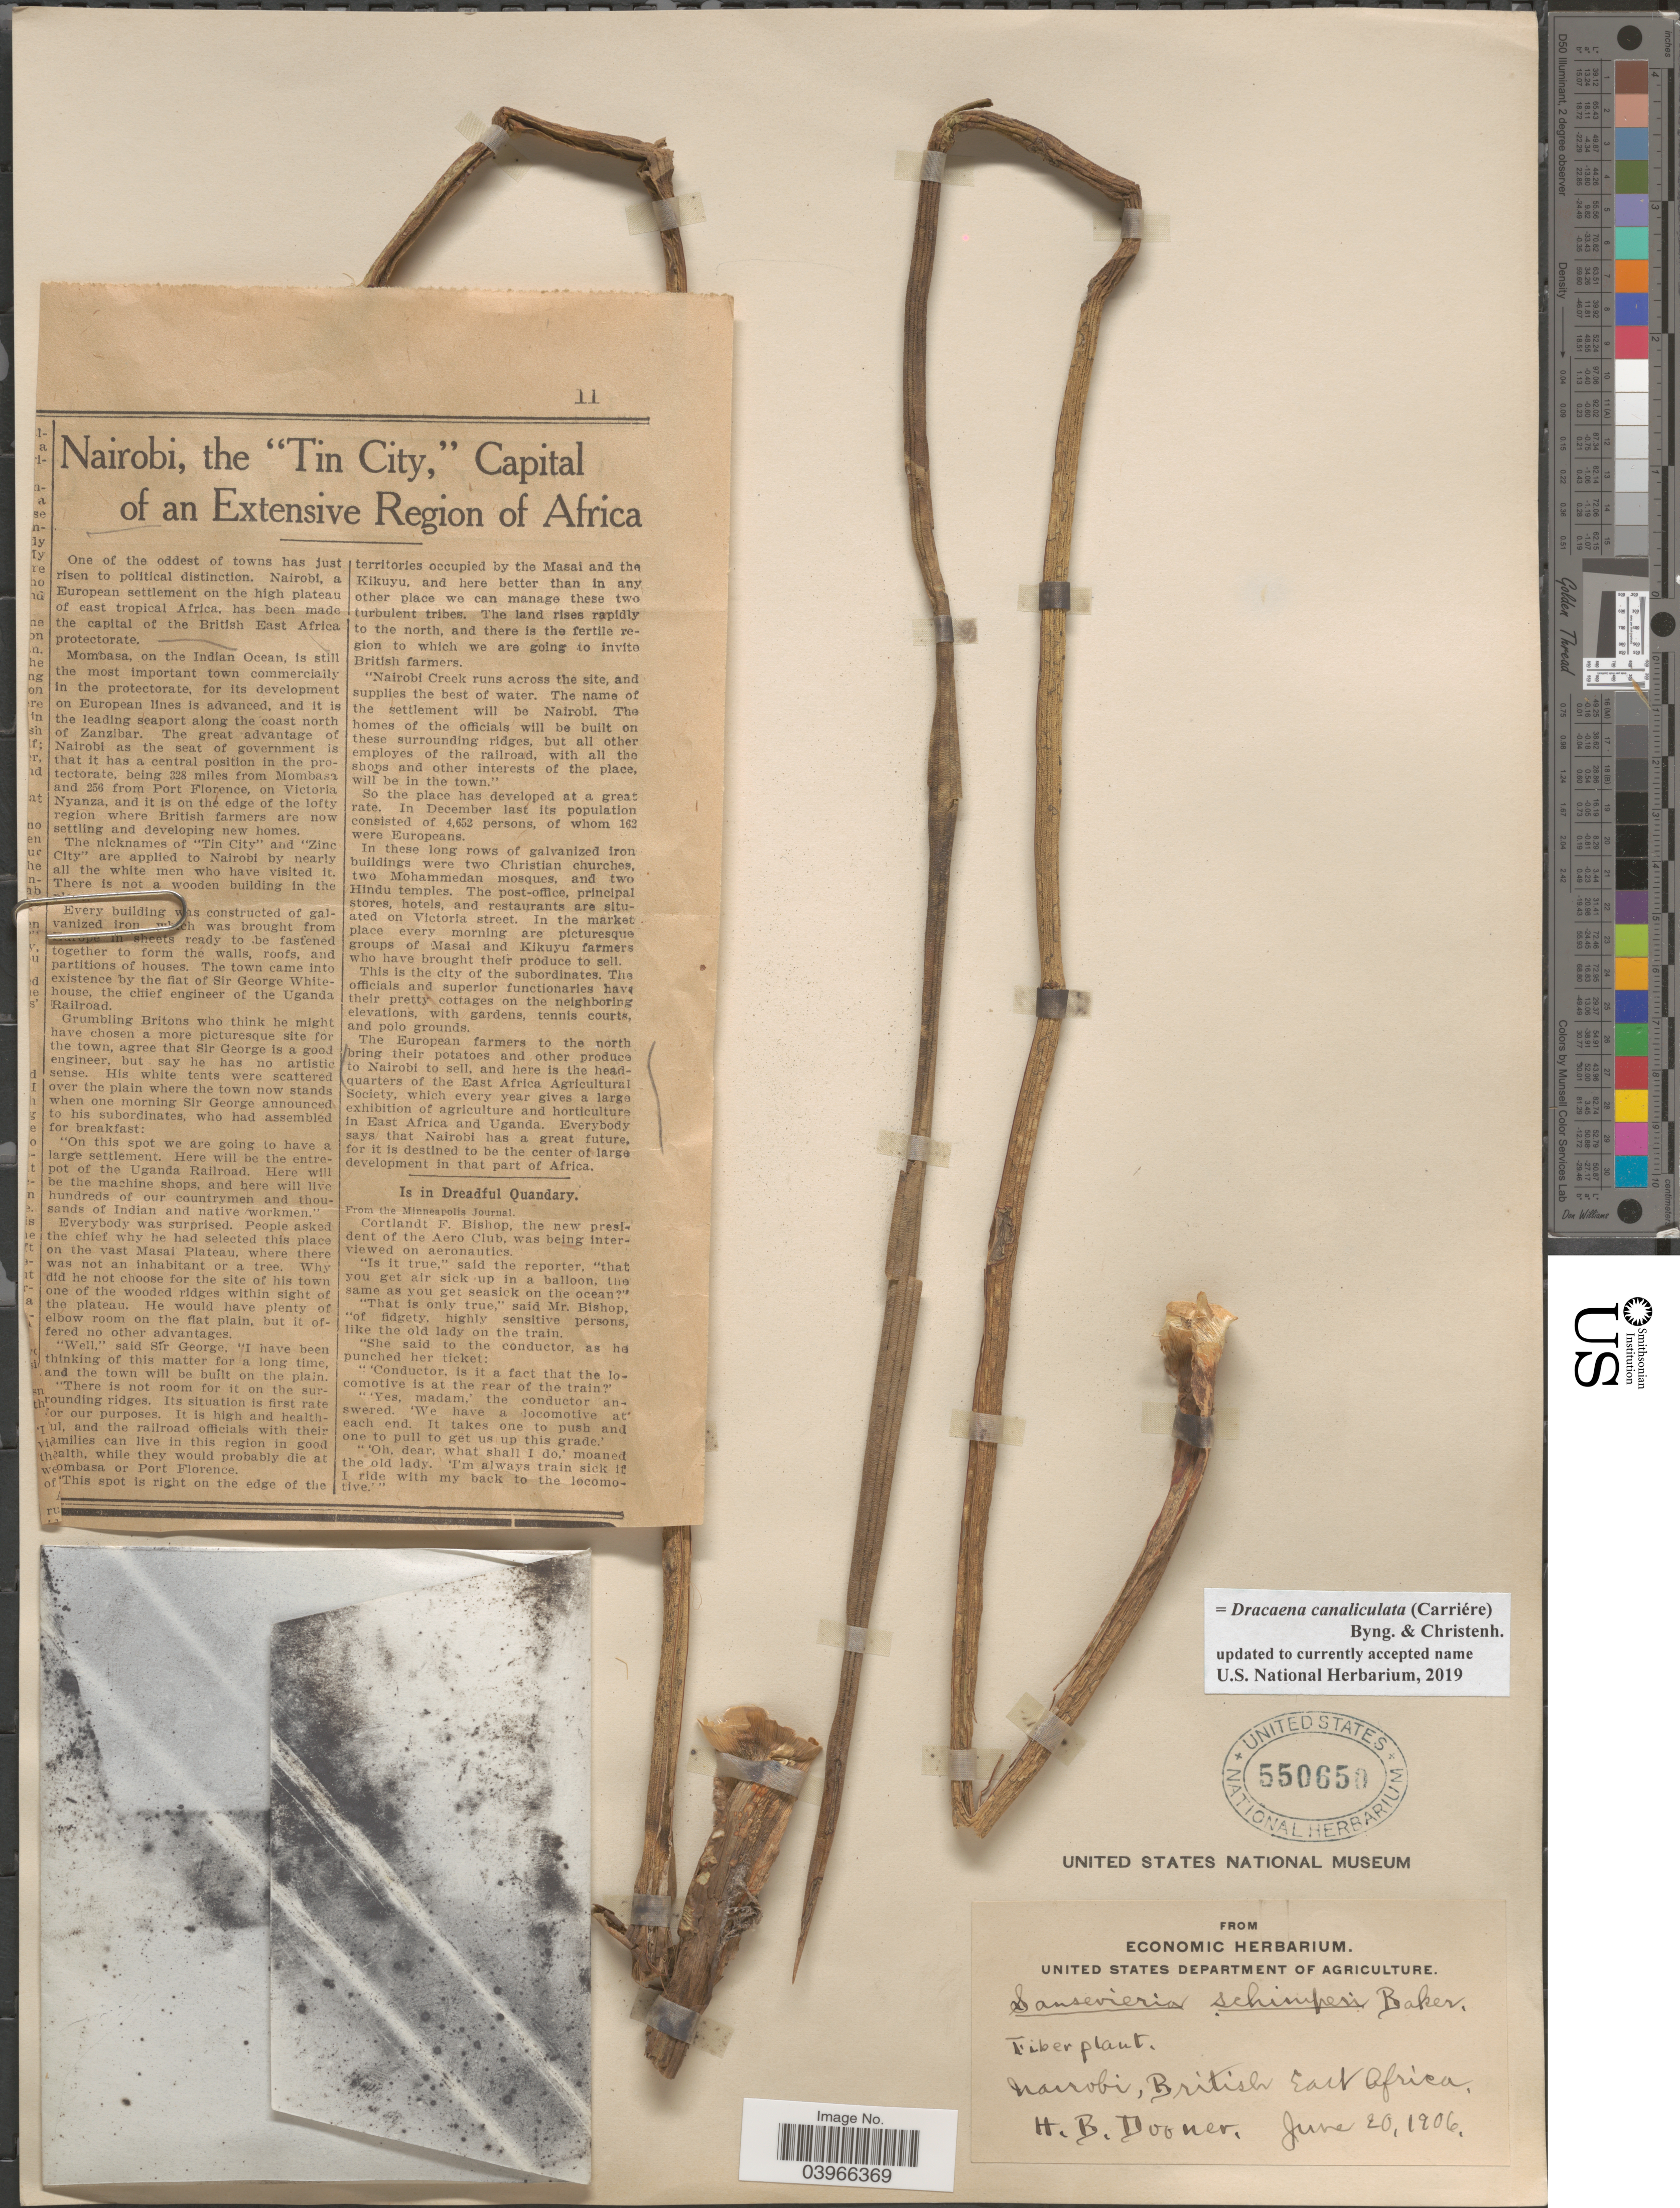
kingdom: Plantae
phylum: Tracheophyta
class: Liliopsida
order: Asparagales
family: Asparagaceae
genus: Dracaena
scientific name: Dracaena canaliculata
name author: (Carrière & Labroy) Byng & Christenh.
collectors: H. Dooner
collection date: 1906-06-20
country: Kenya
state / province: Nairobi Area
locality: Nairobi, British East Africa.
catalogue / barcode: US 550650